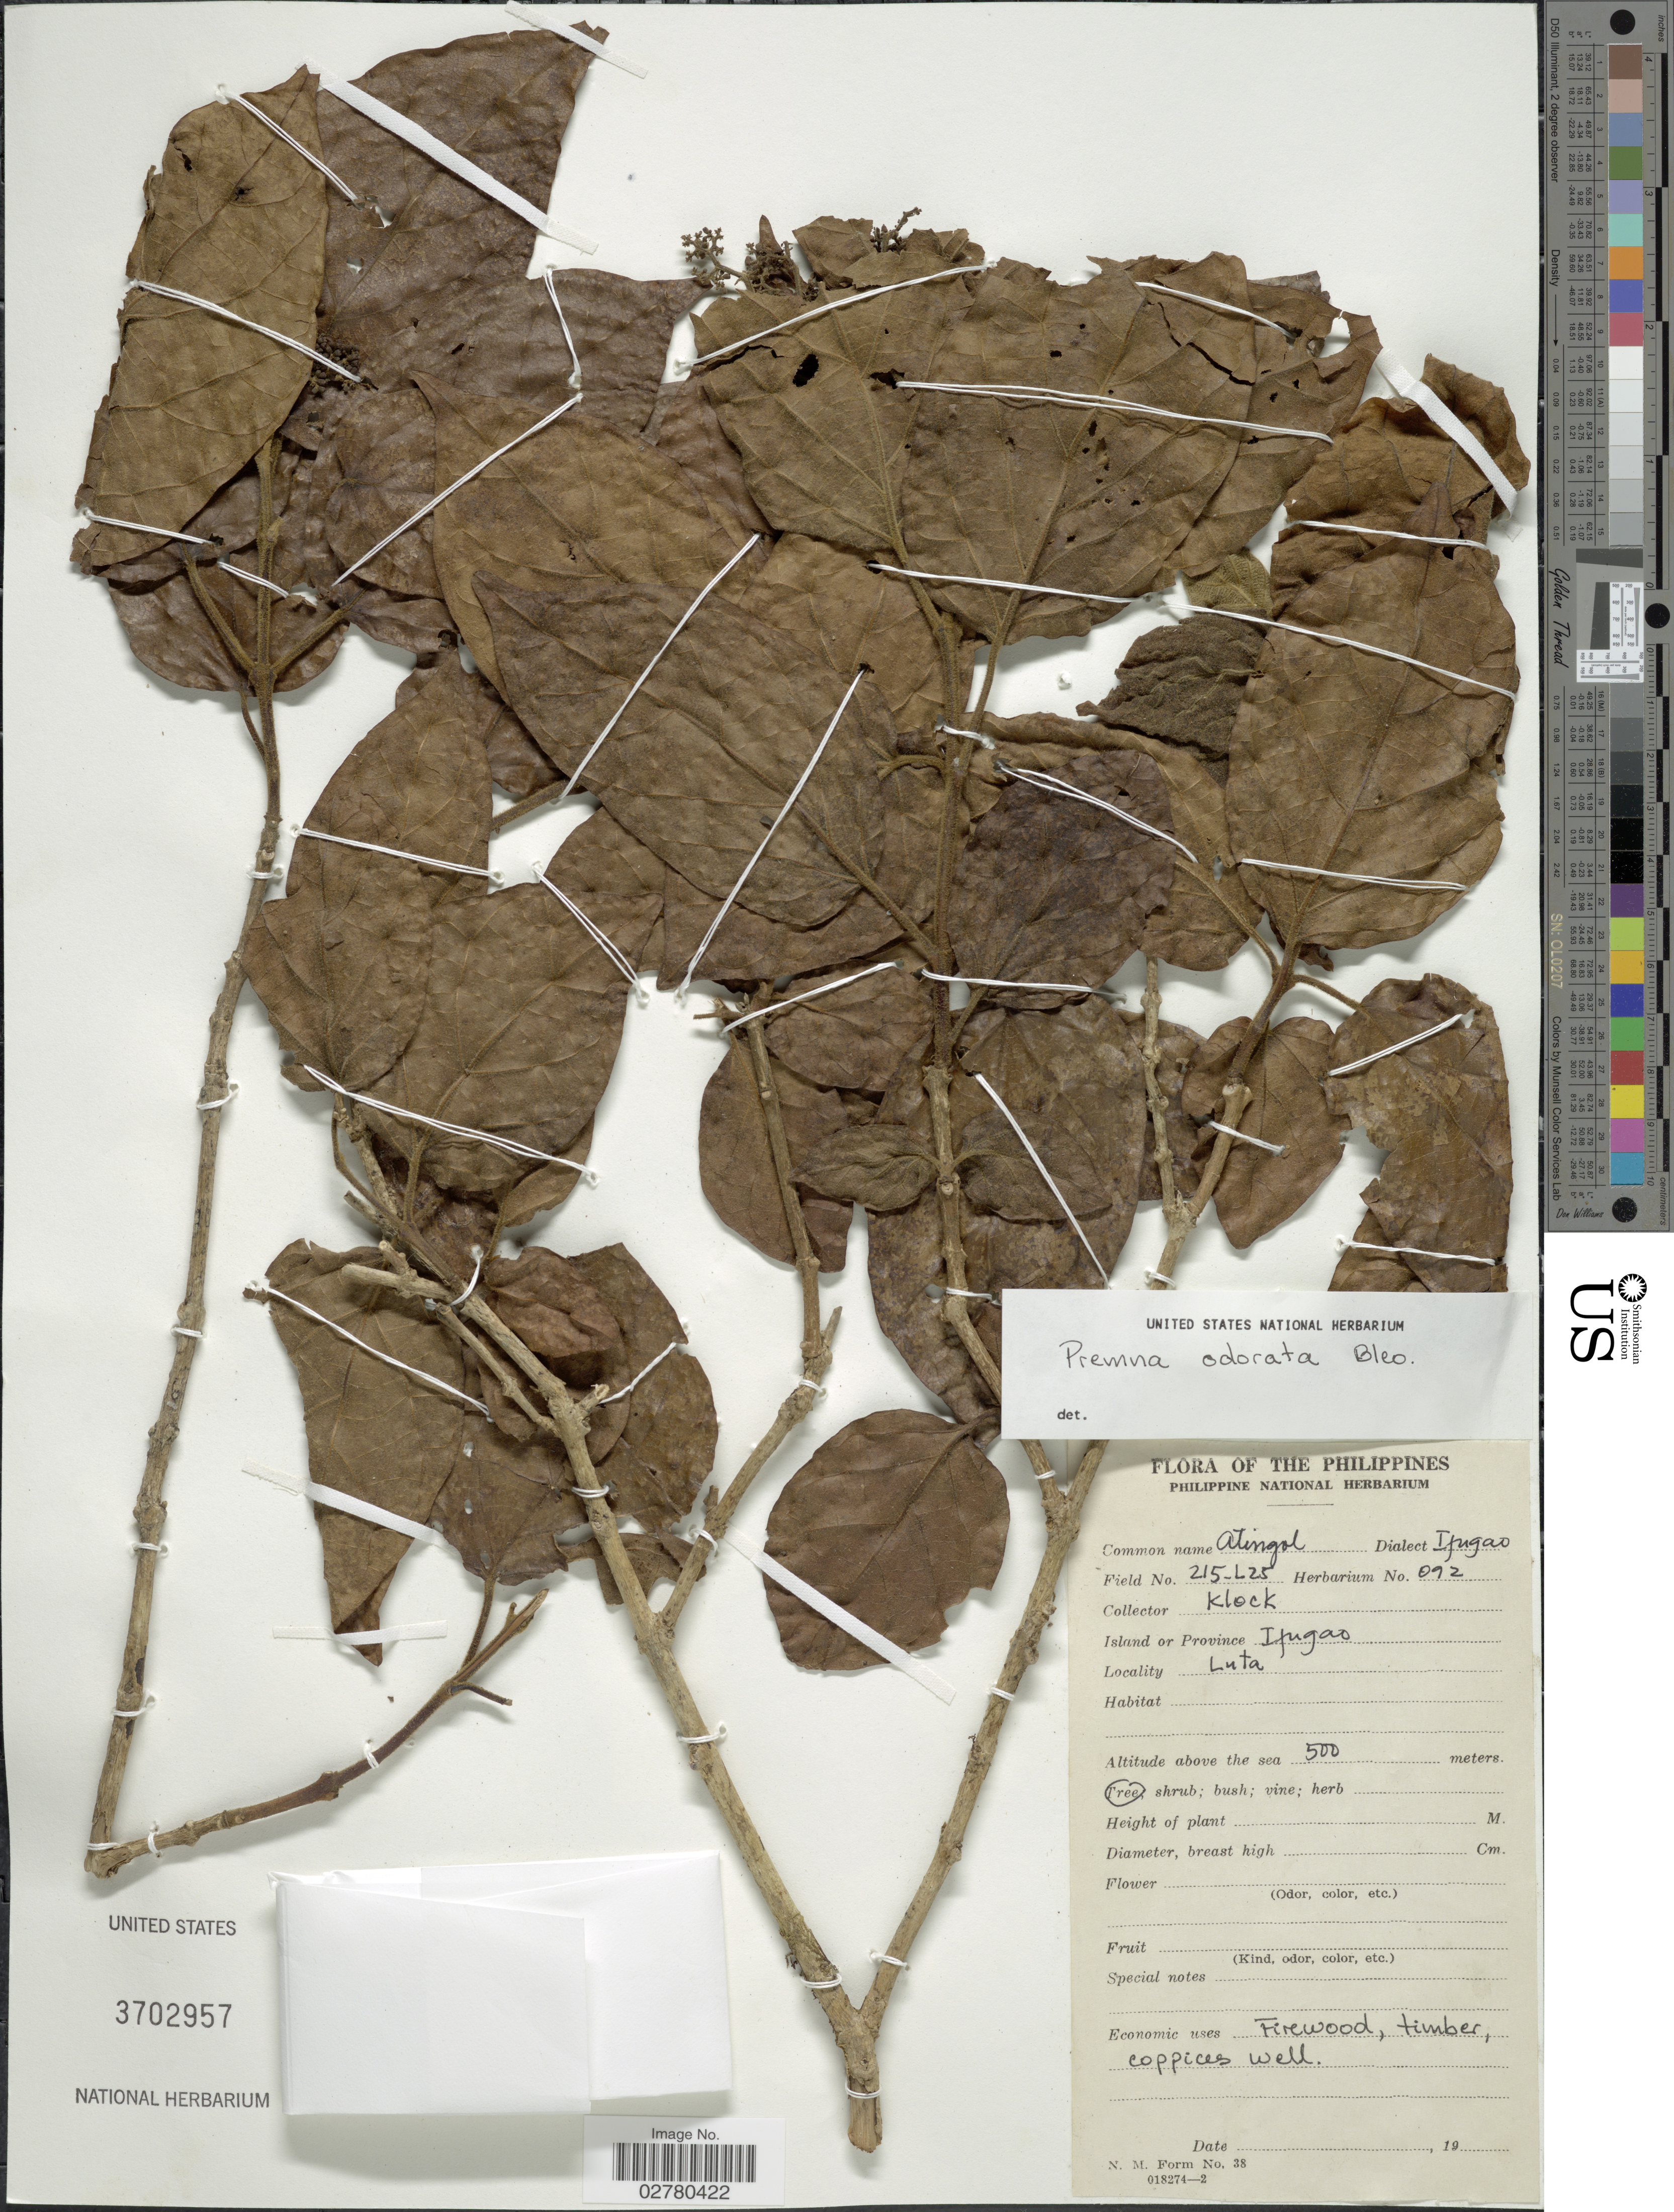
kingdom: Plantae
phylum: Tracheophyta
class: Magnoliopsida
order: Lamiales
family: Lamiaceae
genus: Premna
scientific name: Premna odorata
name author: Blanco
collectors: Klock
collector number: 215-625/092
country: Philippines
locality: Island or Province Ifugao, Luta.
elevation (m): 500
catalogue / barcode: US 3702957